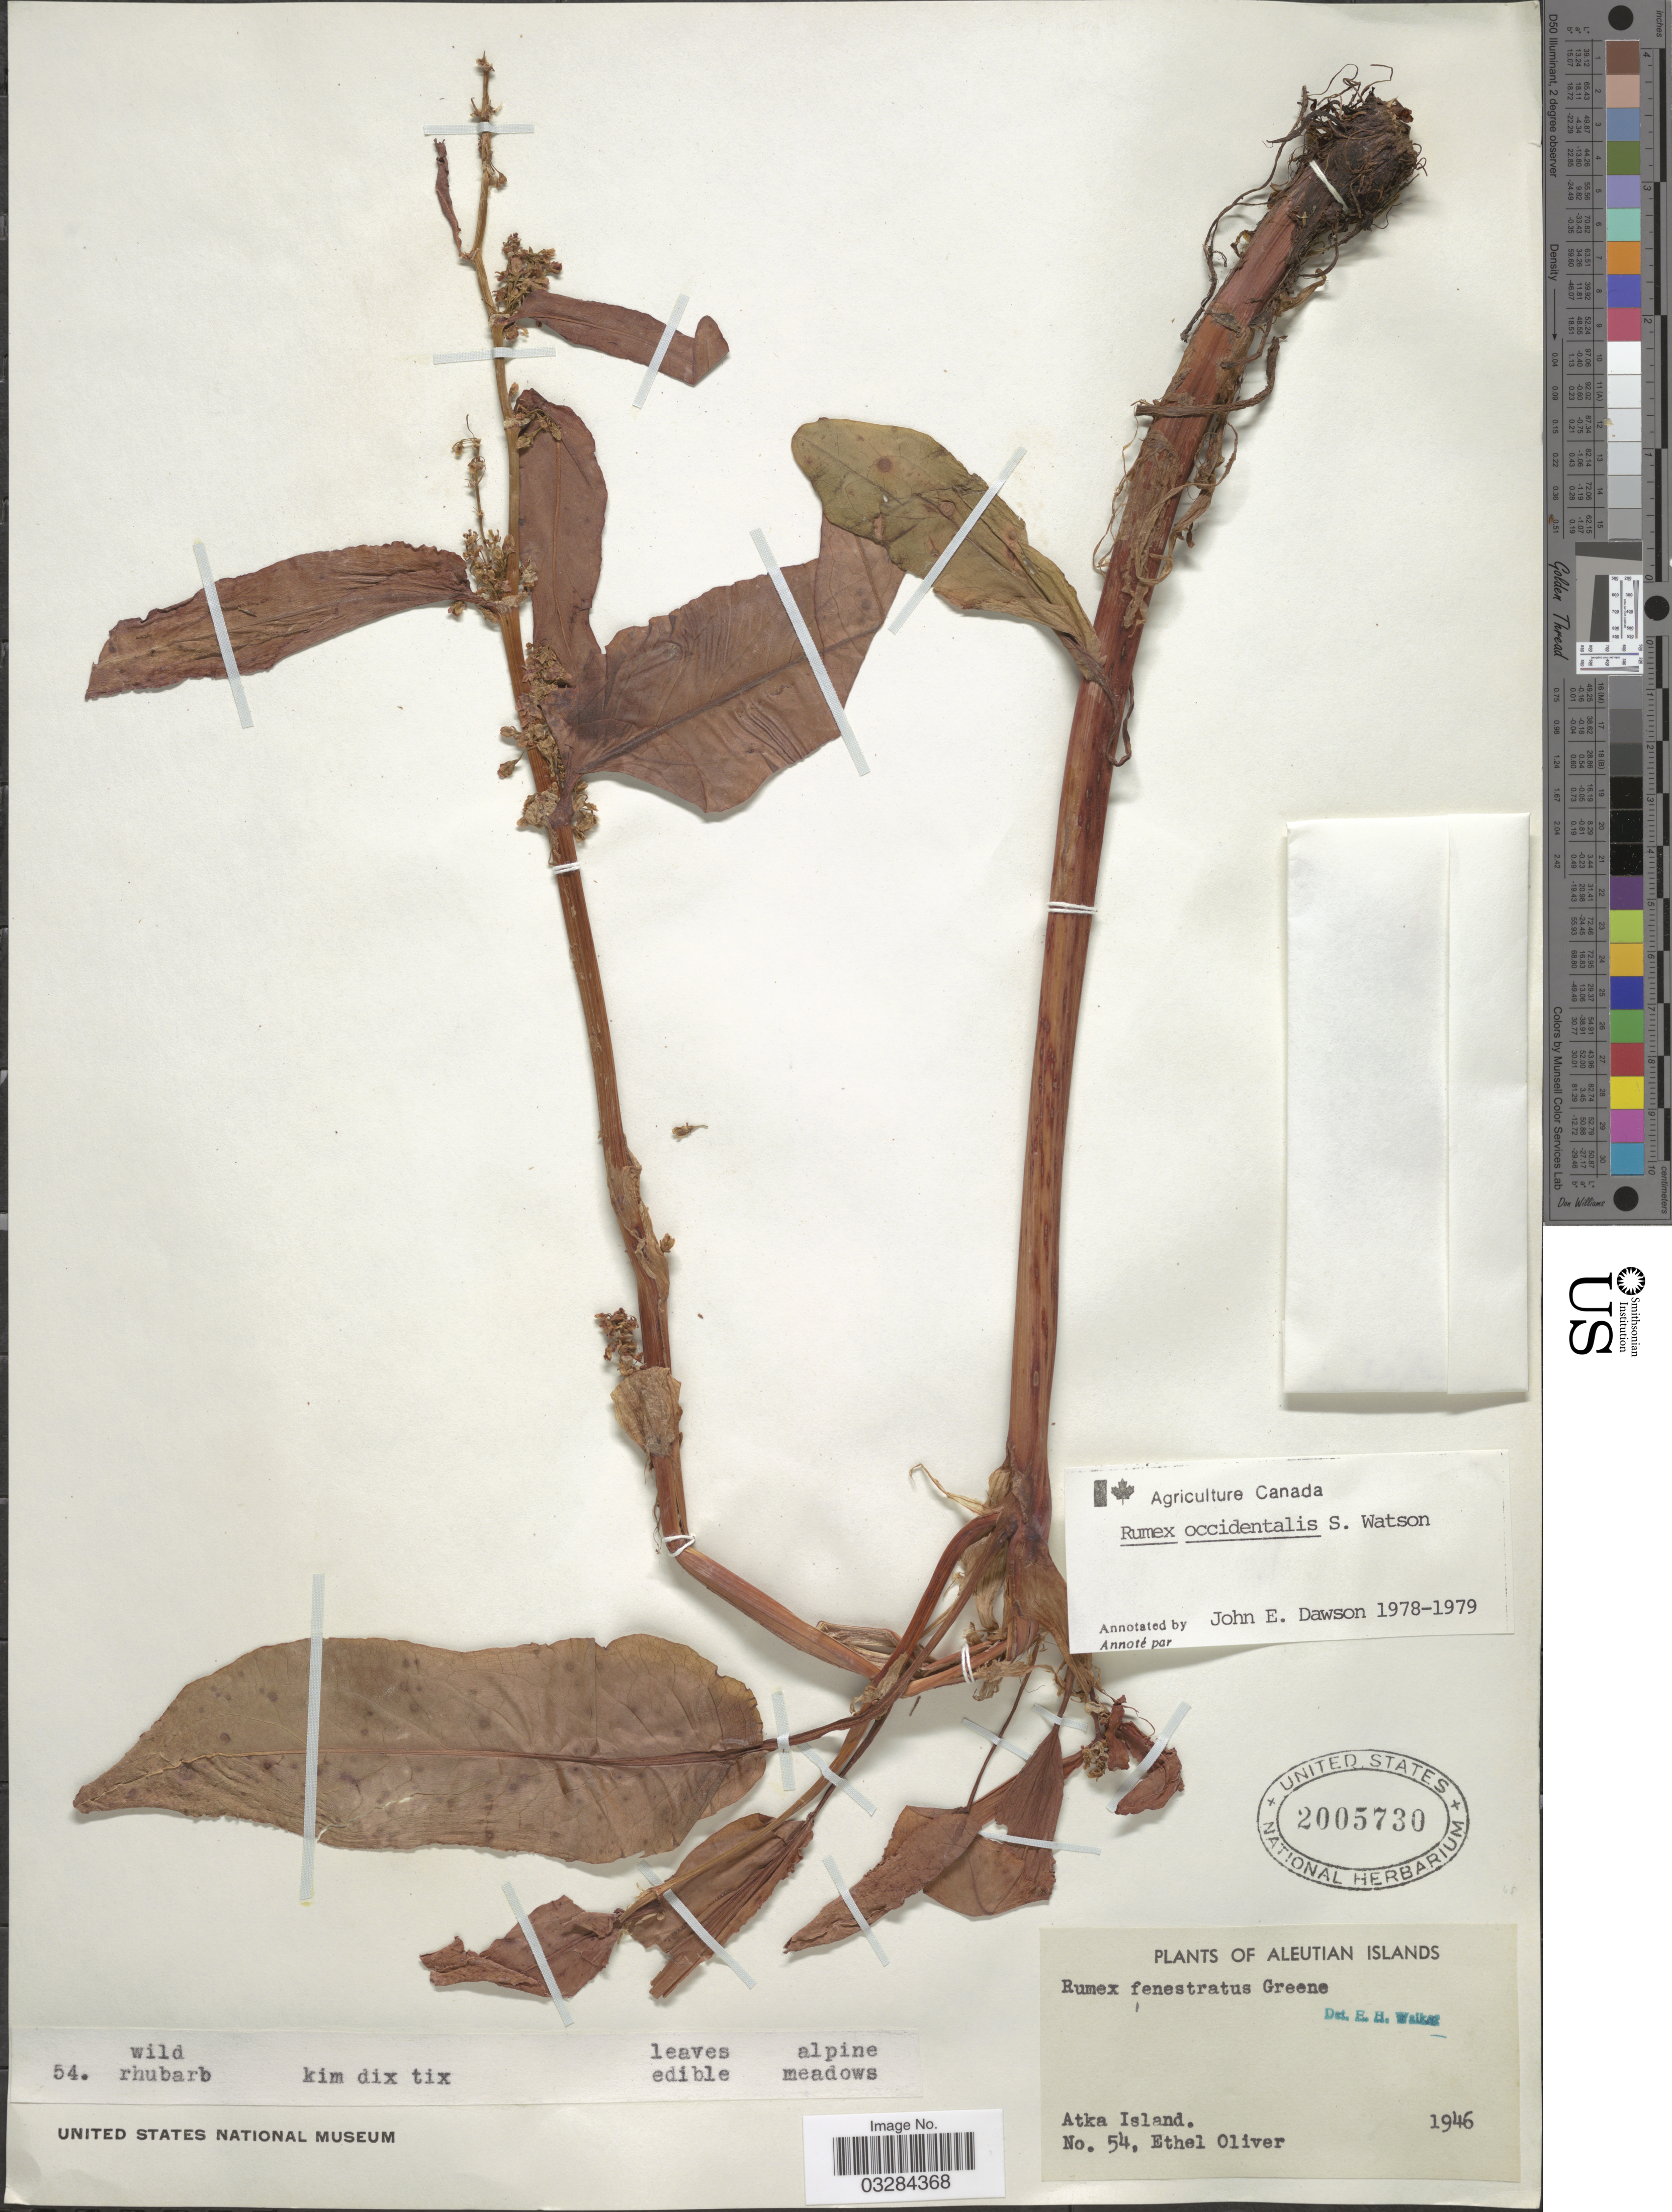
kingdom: Plantae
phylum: Tracheophyta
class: Magnoliopsida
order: Caryophyllales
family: Polygonaceae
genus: Rumex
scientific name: Rumex occidentalis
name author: S. Watson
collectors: E. Oliver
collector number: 54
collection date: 1946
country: United States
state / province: Alaska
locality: Aleutian Islands. Atka Island.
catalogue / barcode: US 2005730